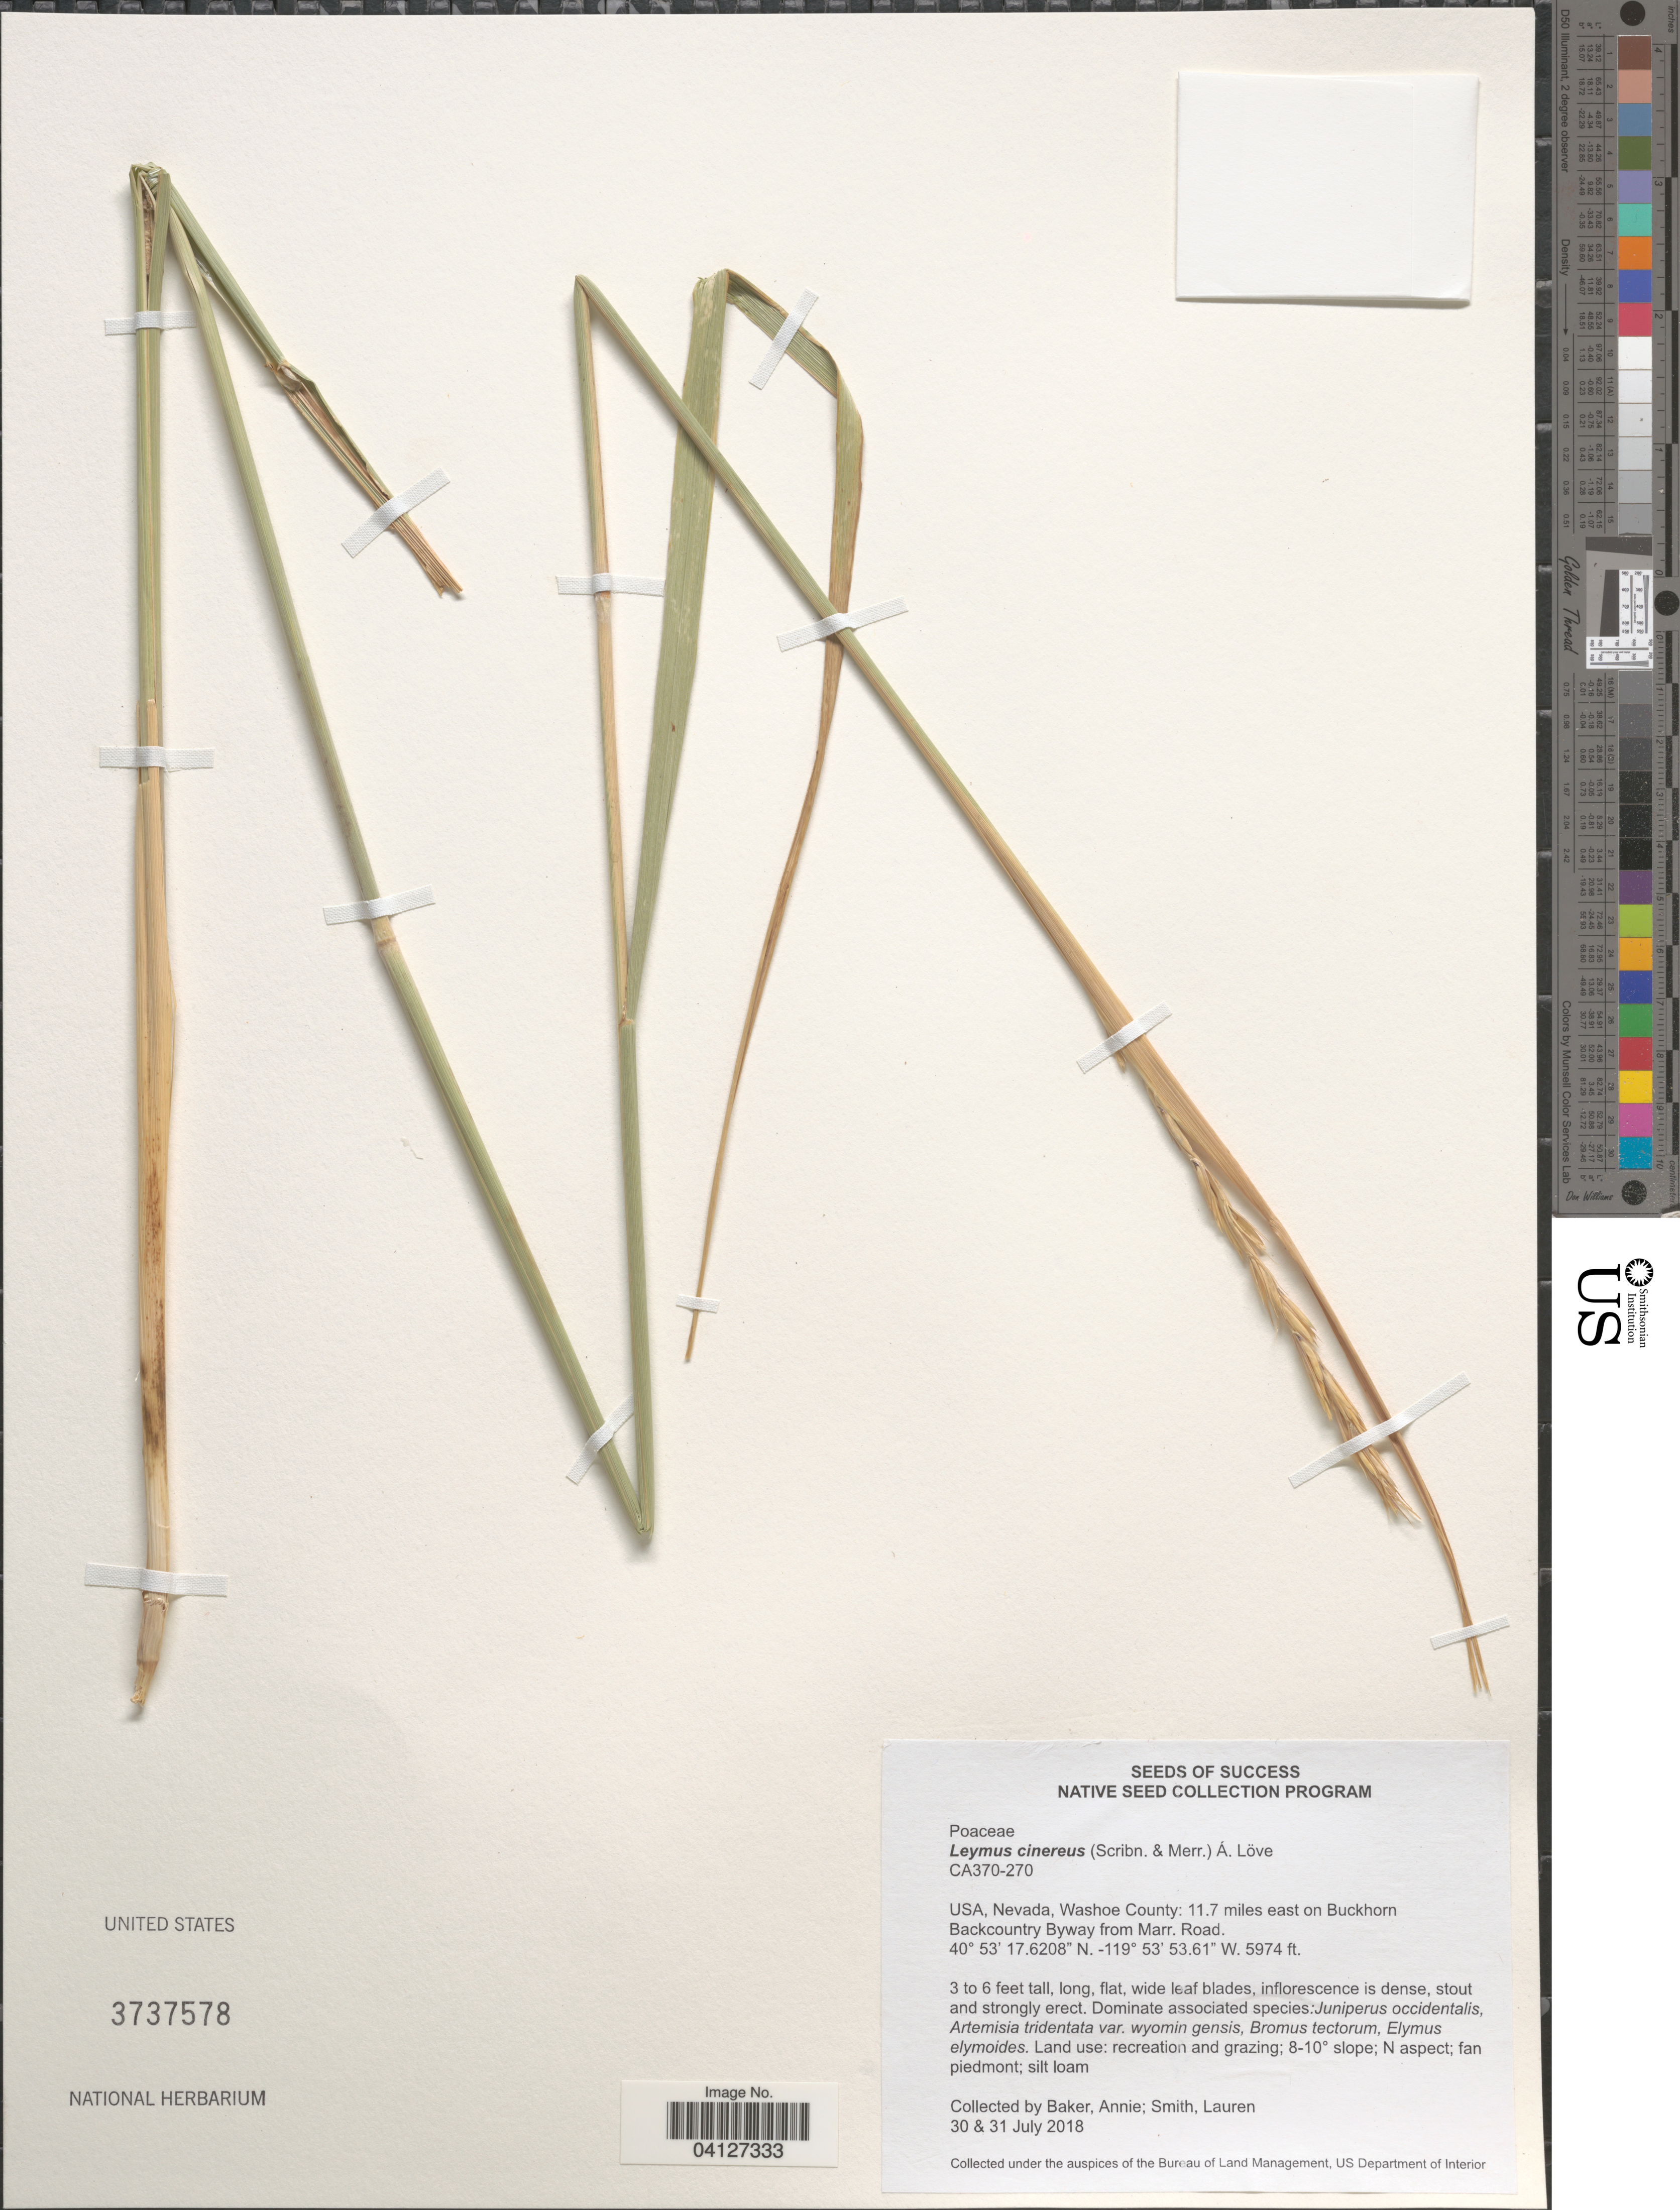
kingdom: Plantae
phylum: Tracheophyta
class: Liliopsida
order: Poales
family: Poaceae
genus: Leymus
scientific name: Leymus cinereus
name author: (Scribn. & Merr.) Á. Löve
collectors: A. Baker & L. Smith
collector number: CA370-270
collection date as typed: Transcribed d/m/y: 30/7/2018 to 31/7/2018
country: United States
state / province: Nevada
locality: Washoe County: 11.7 miles east on Buckhorn Backcountry Byway from Marr. Road.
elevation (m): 1821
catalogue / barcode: US 3737578